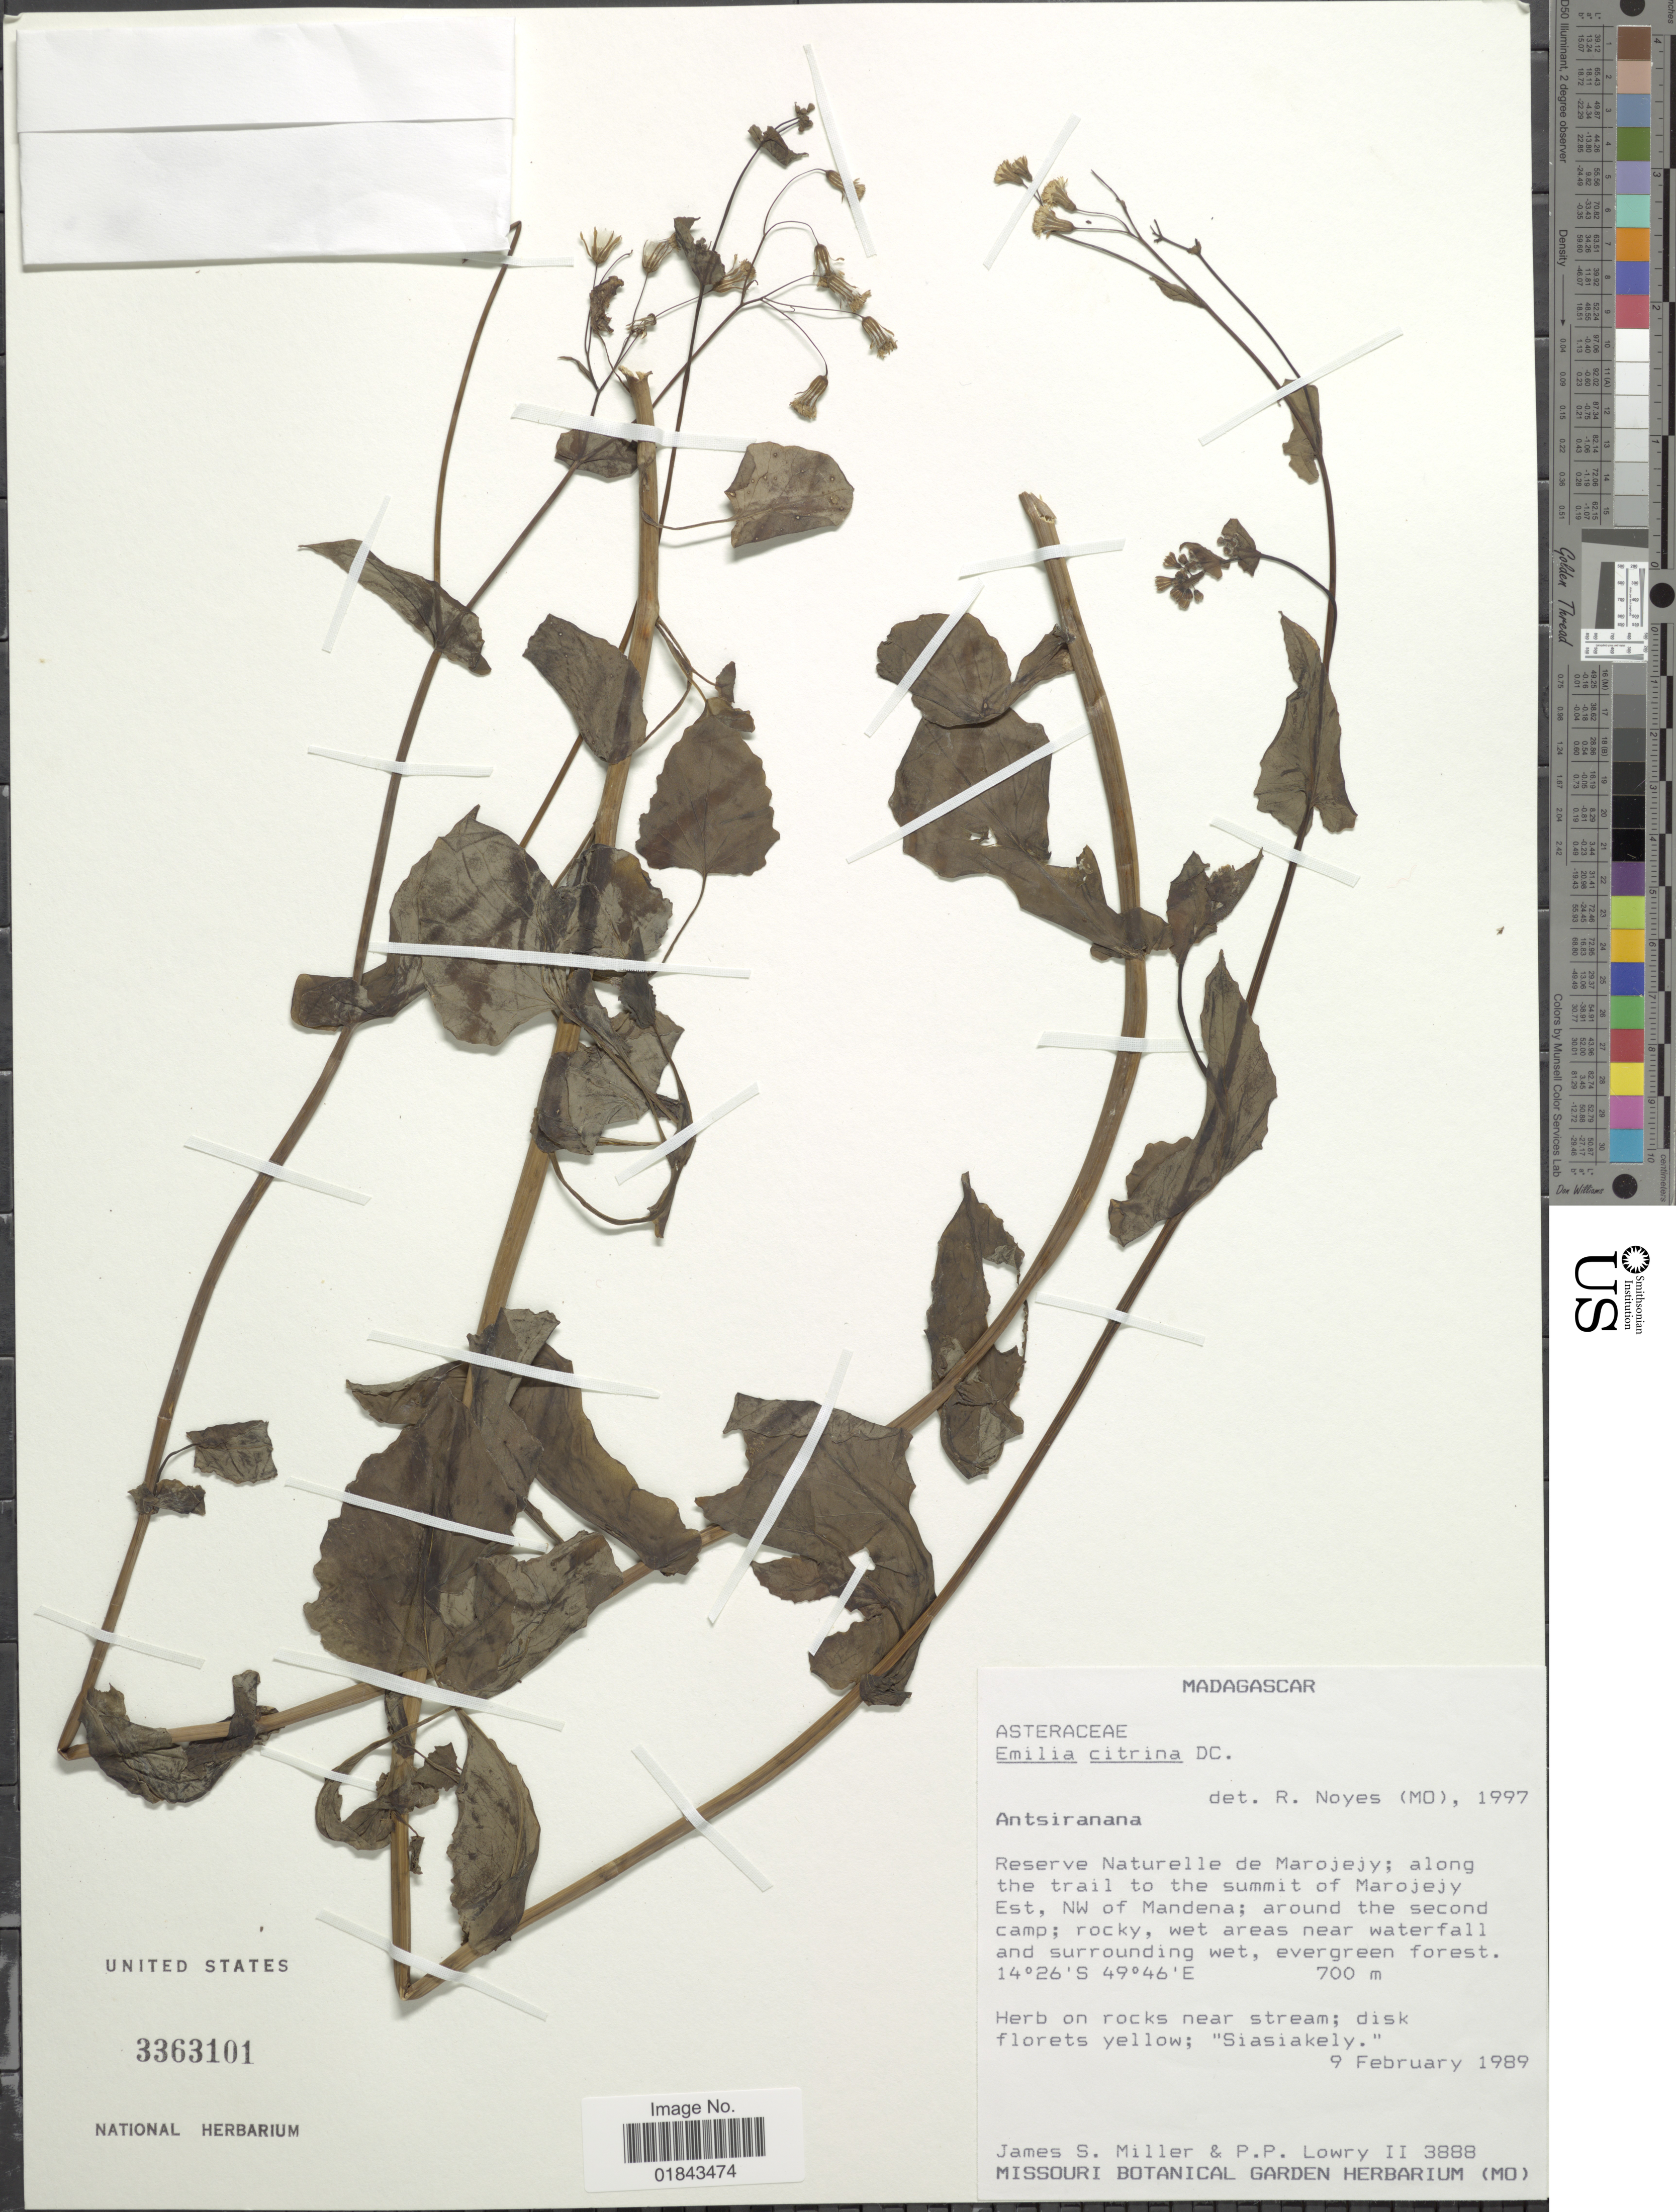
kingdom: Plantae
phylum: Tracheophyta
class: Magnoliopsida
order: Asterales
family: Asteraceae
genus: Emilia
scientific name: Emilia citrina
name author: DC.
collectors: J. S. Miller & P. P. Lowry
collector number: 3888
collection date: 1989-02-09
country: Madagascar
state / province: Sava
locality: Reserve Naturelle de Marojejy; along the trail to the summit of Marojejy Est, NW of Mandena; around the second camp; rocky, wet areas near waterfall.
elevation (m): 700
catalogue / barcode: US 3363101